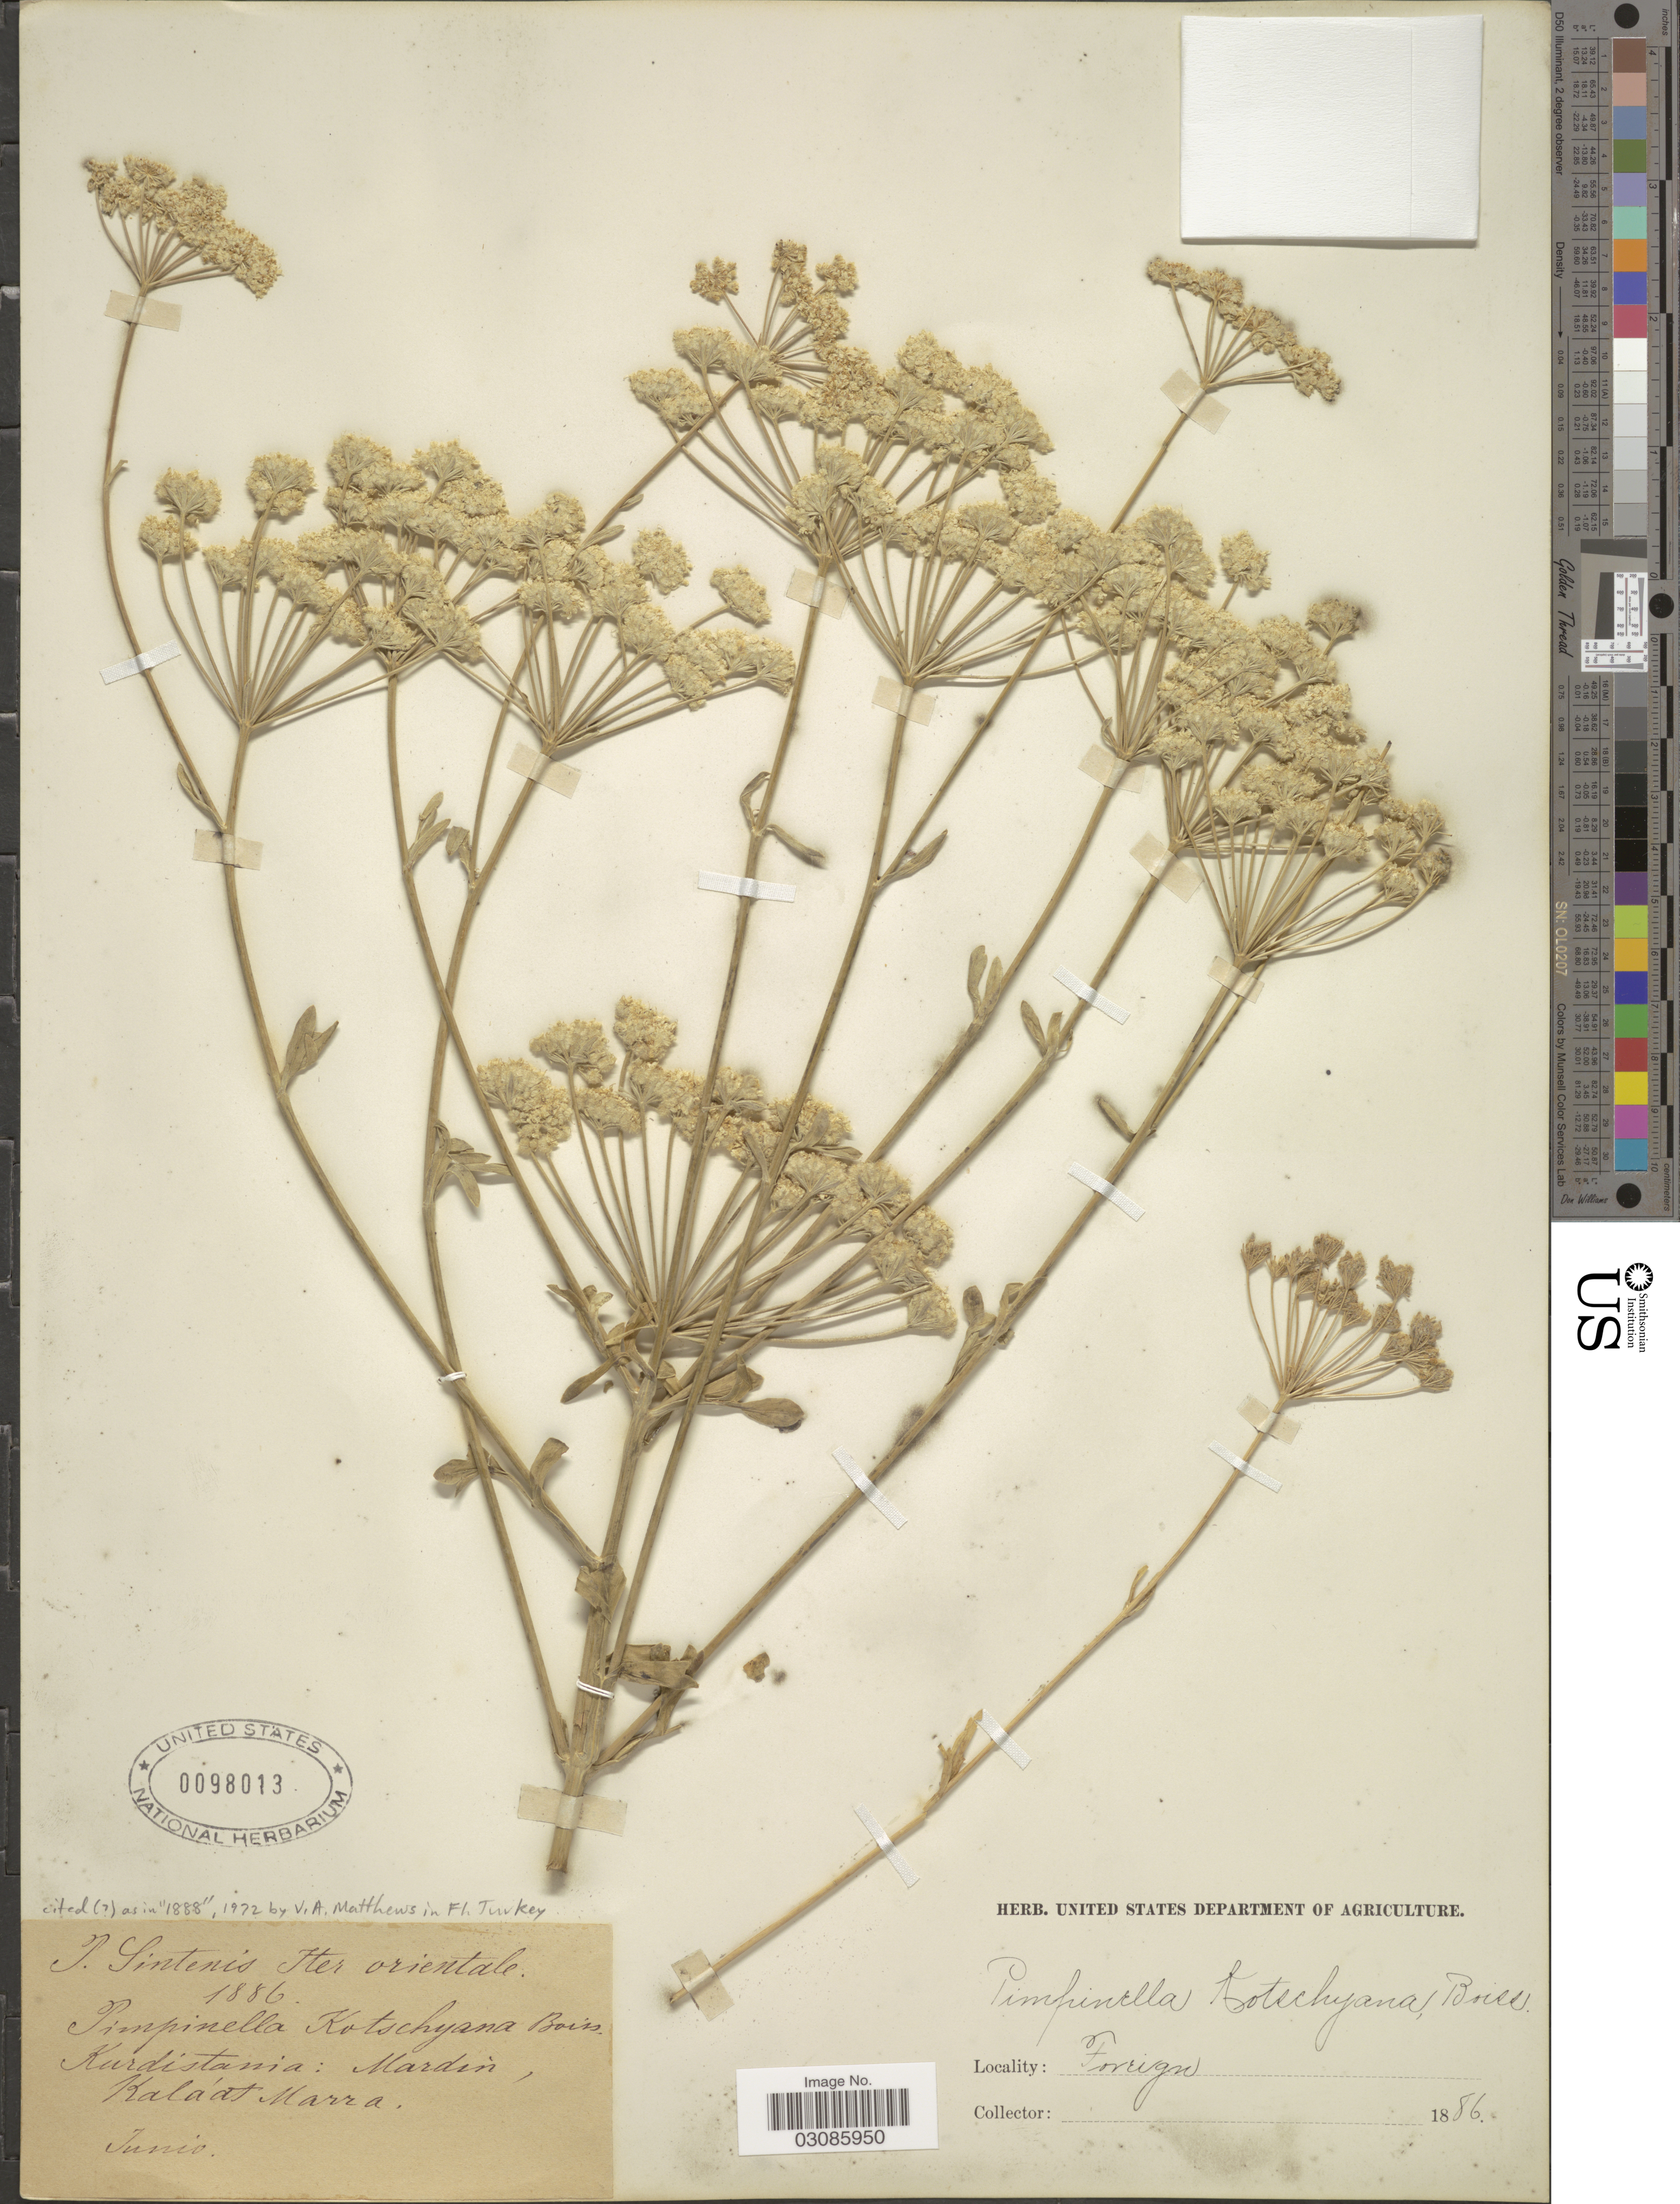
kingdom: Plantae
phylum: Tracheophyta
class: Magnoliopsida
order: Apiales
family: Apiaceae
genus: Pimpinella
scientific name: Pimpinella kotschyana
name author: Boiss.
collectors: P. Sintenis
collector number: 1115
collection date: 1888-06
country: Turkey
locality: Iter orientale. Kurdistania: Mardin, Kala'at Marra. Foreign.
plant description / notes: This collection is part of Paul Sintenis' “Iter Orientale 1888” trip, and the collector number is 1115.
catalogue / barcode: US 98013